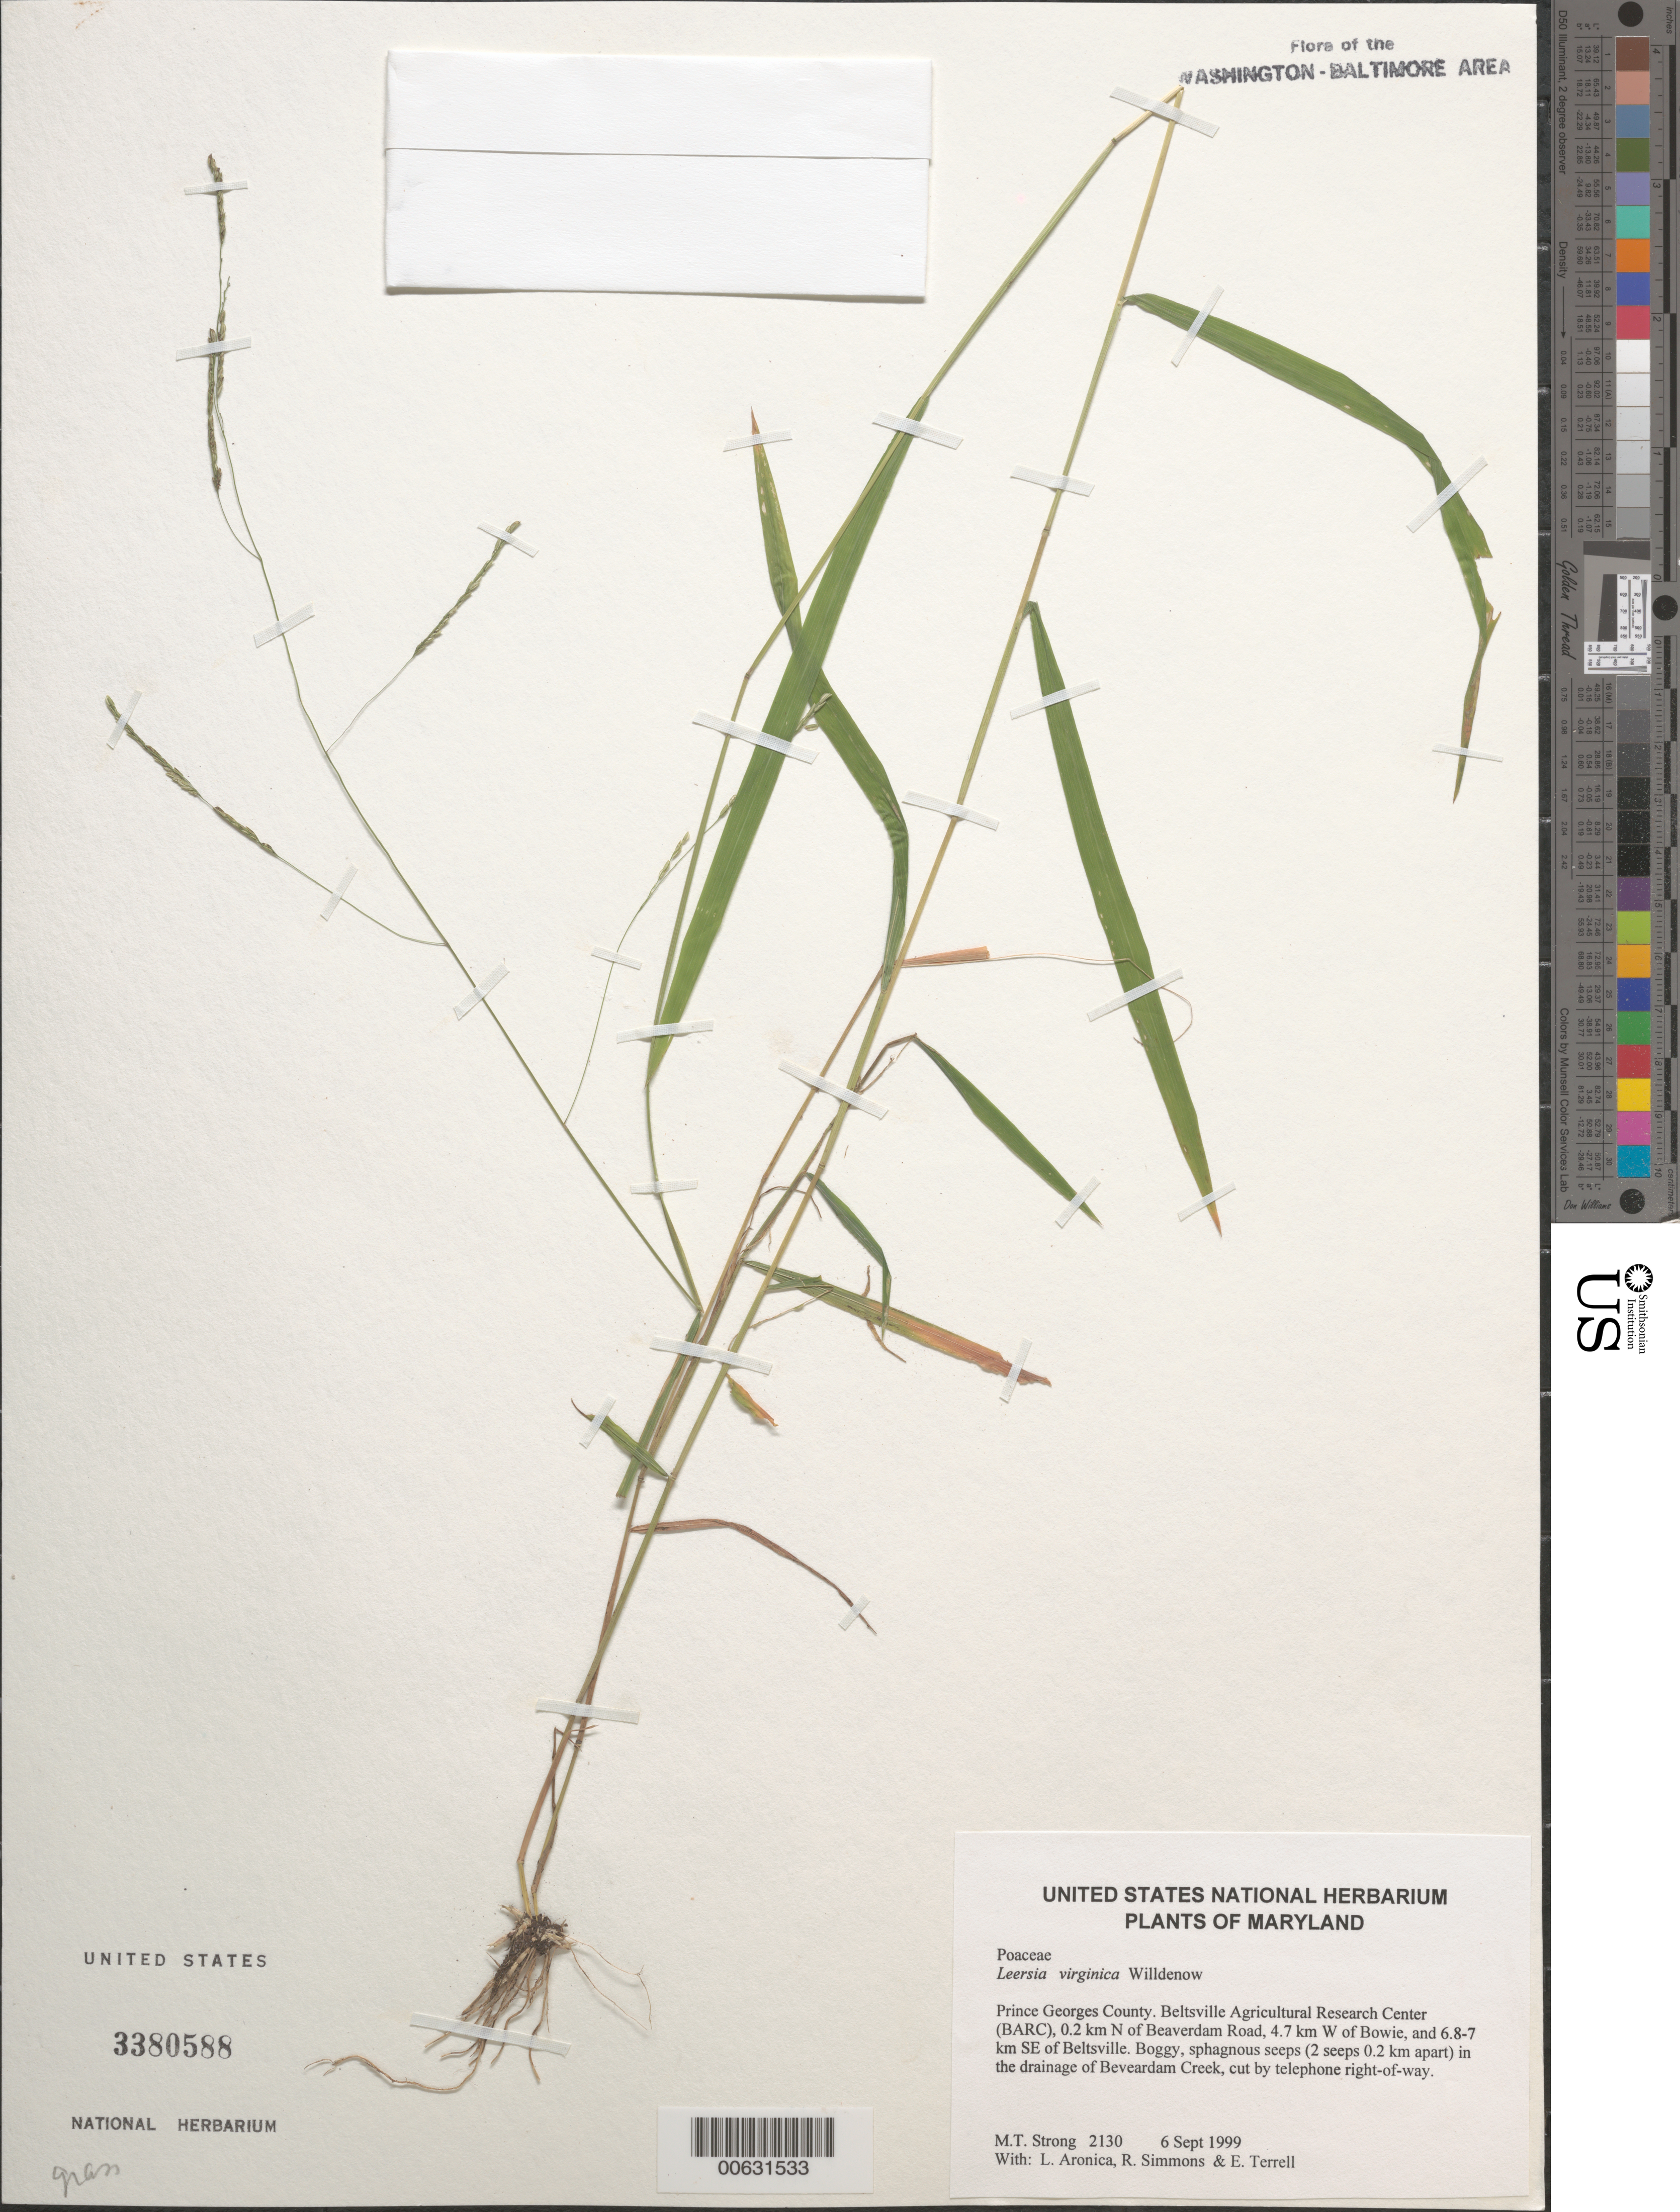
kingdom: Plantae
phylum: Tracheophyta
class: Liliopsida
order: Poales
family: Poaceae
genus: Leersia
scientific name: Leersia virginica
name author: Willd.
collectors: M. T. Strong, L. Aronica, R. Simmons & E. E. Terrell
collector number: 2130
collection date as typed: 06 Sep 1999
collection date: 1999-09-06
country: United States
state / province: Maryland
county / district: Prince George's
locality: Beltsville Agricultural Research Center (BARC), 0.2 km N of Beaverdam Road, 4.7 km W of Bowie, and 6.8-7 km SE of Beltsville.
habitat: Boggy, sphagnous seeps (2 seeps 0.2 km apart) in the drainage of Beveardam Creek, cut by telephone right-of-way.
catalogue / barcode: US 3380588